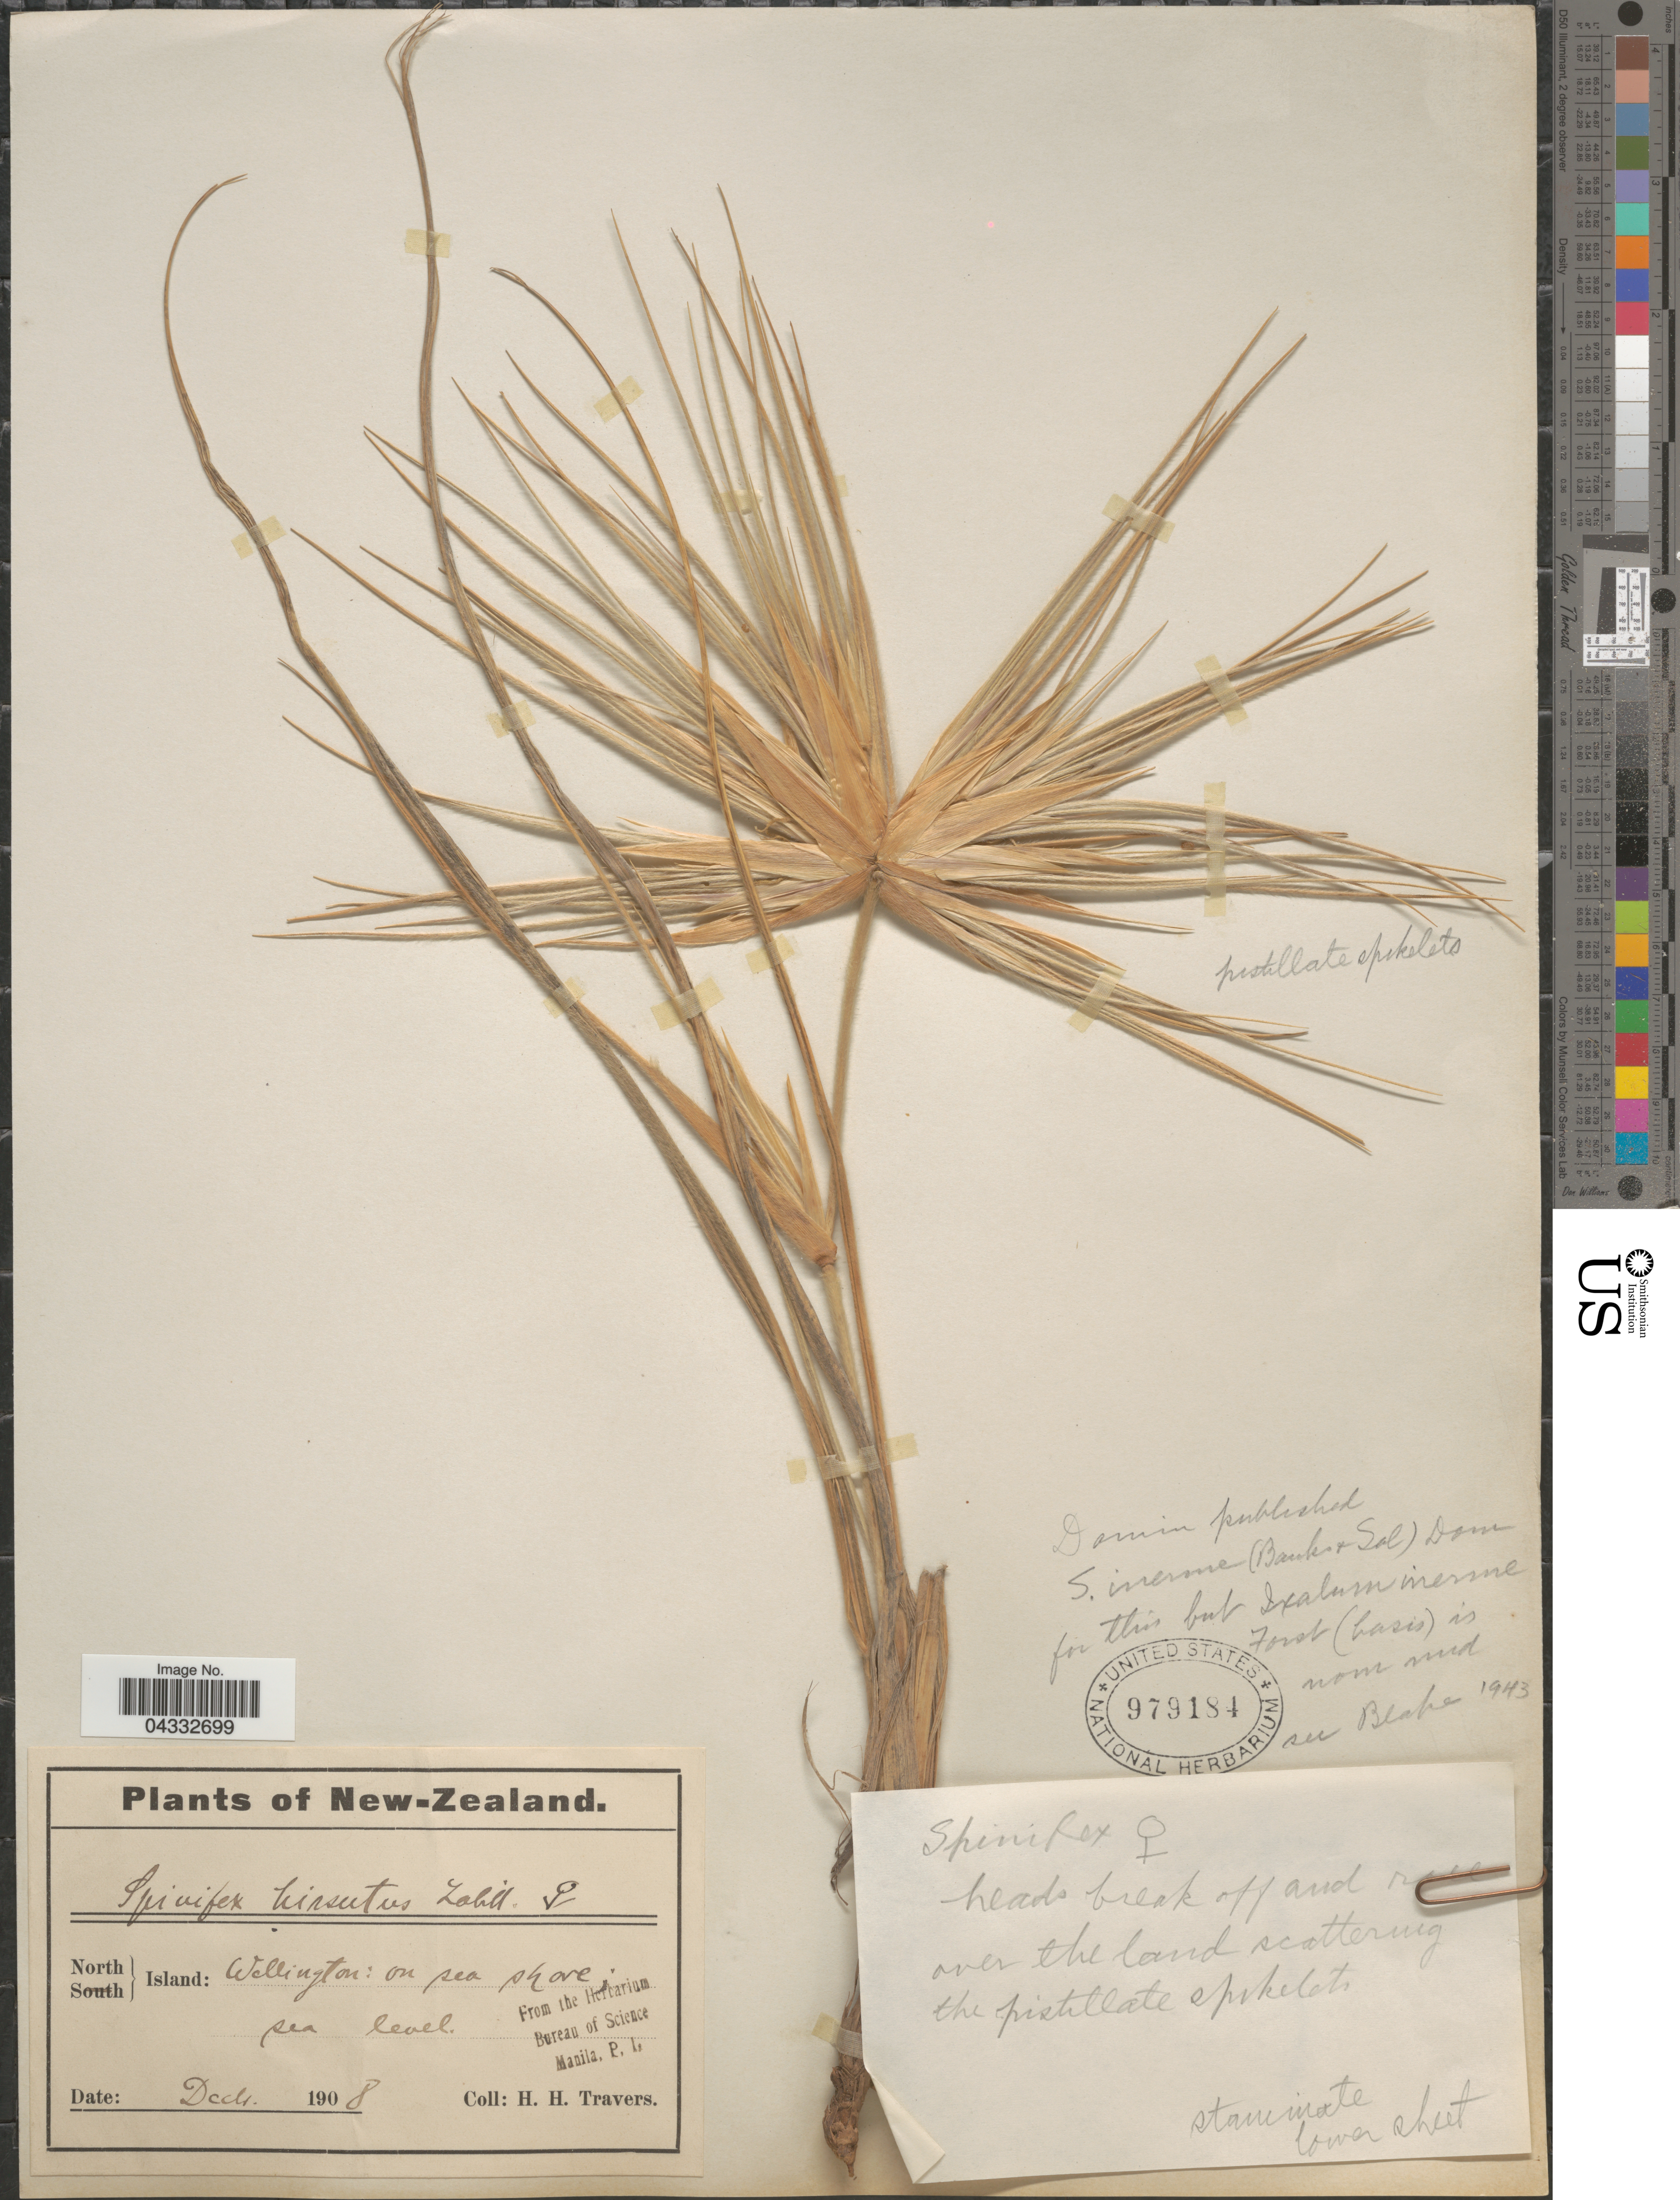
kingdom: Plantae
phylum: Tracheophyta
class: Liliopsida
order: Poales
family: Poaceae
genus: Spinifex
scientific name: Spinifex hirsutus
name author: Labill.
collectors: H. Travers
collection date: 1908-12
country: New Zealand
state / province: Wellington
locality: North Island: on sea shore.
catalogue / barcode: US 979184